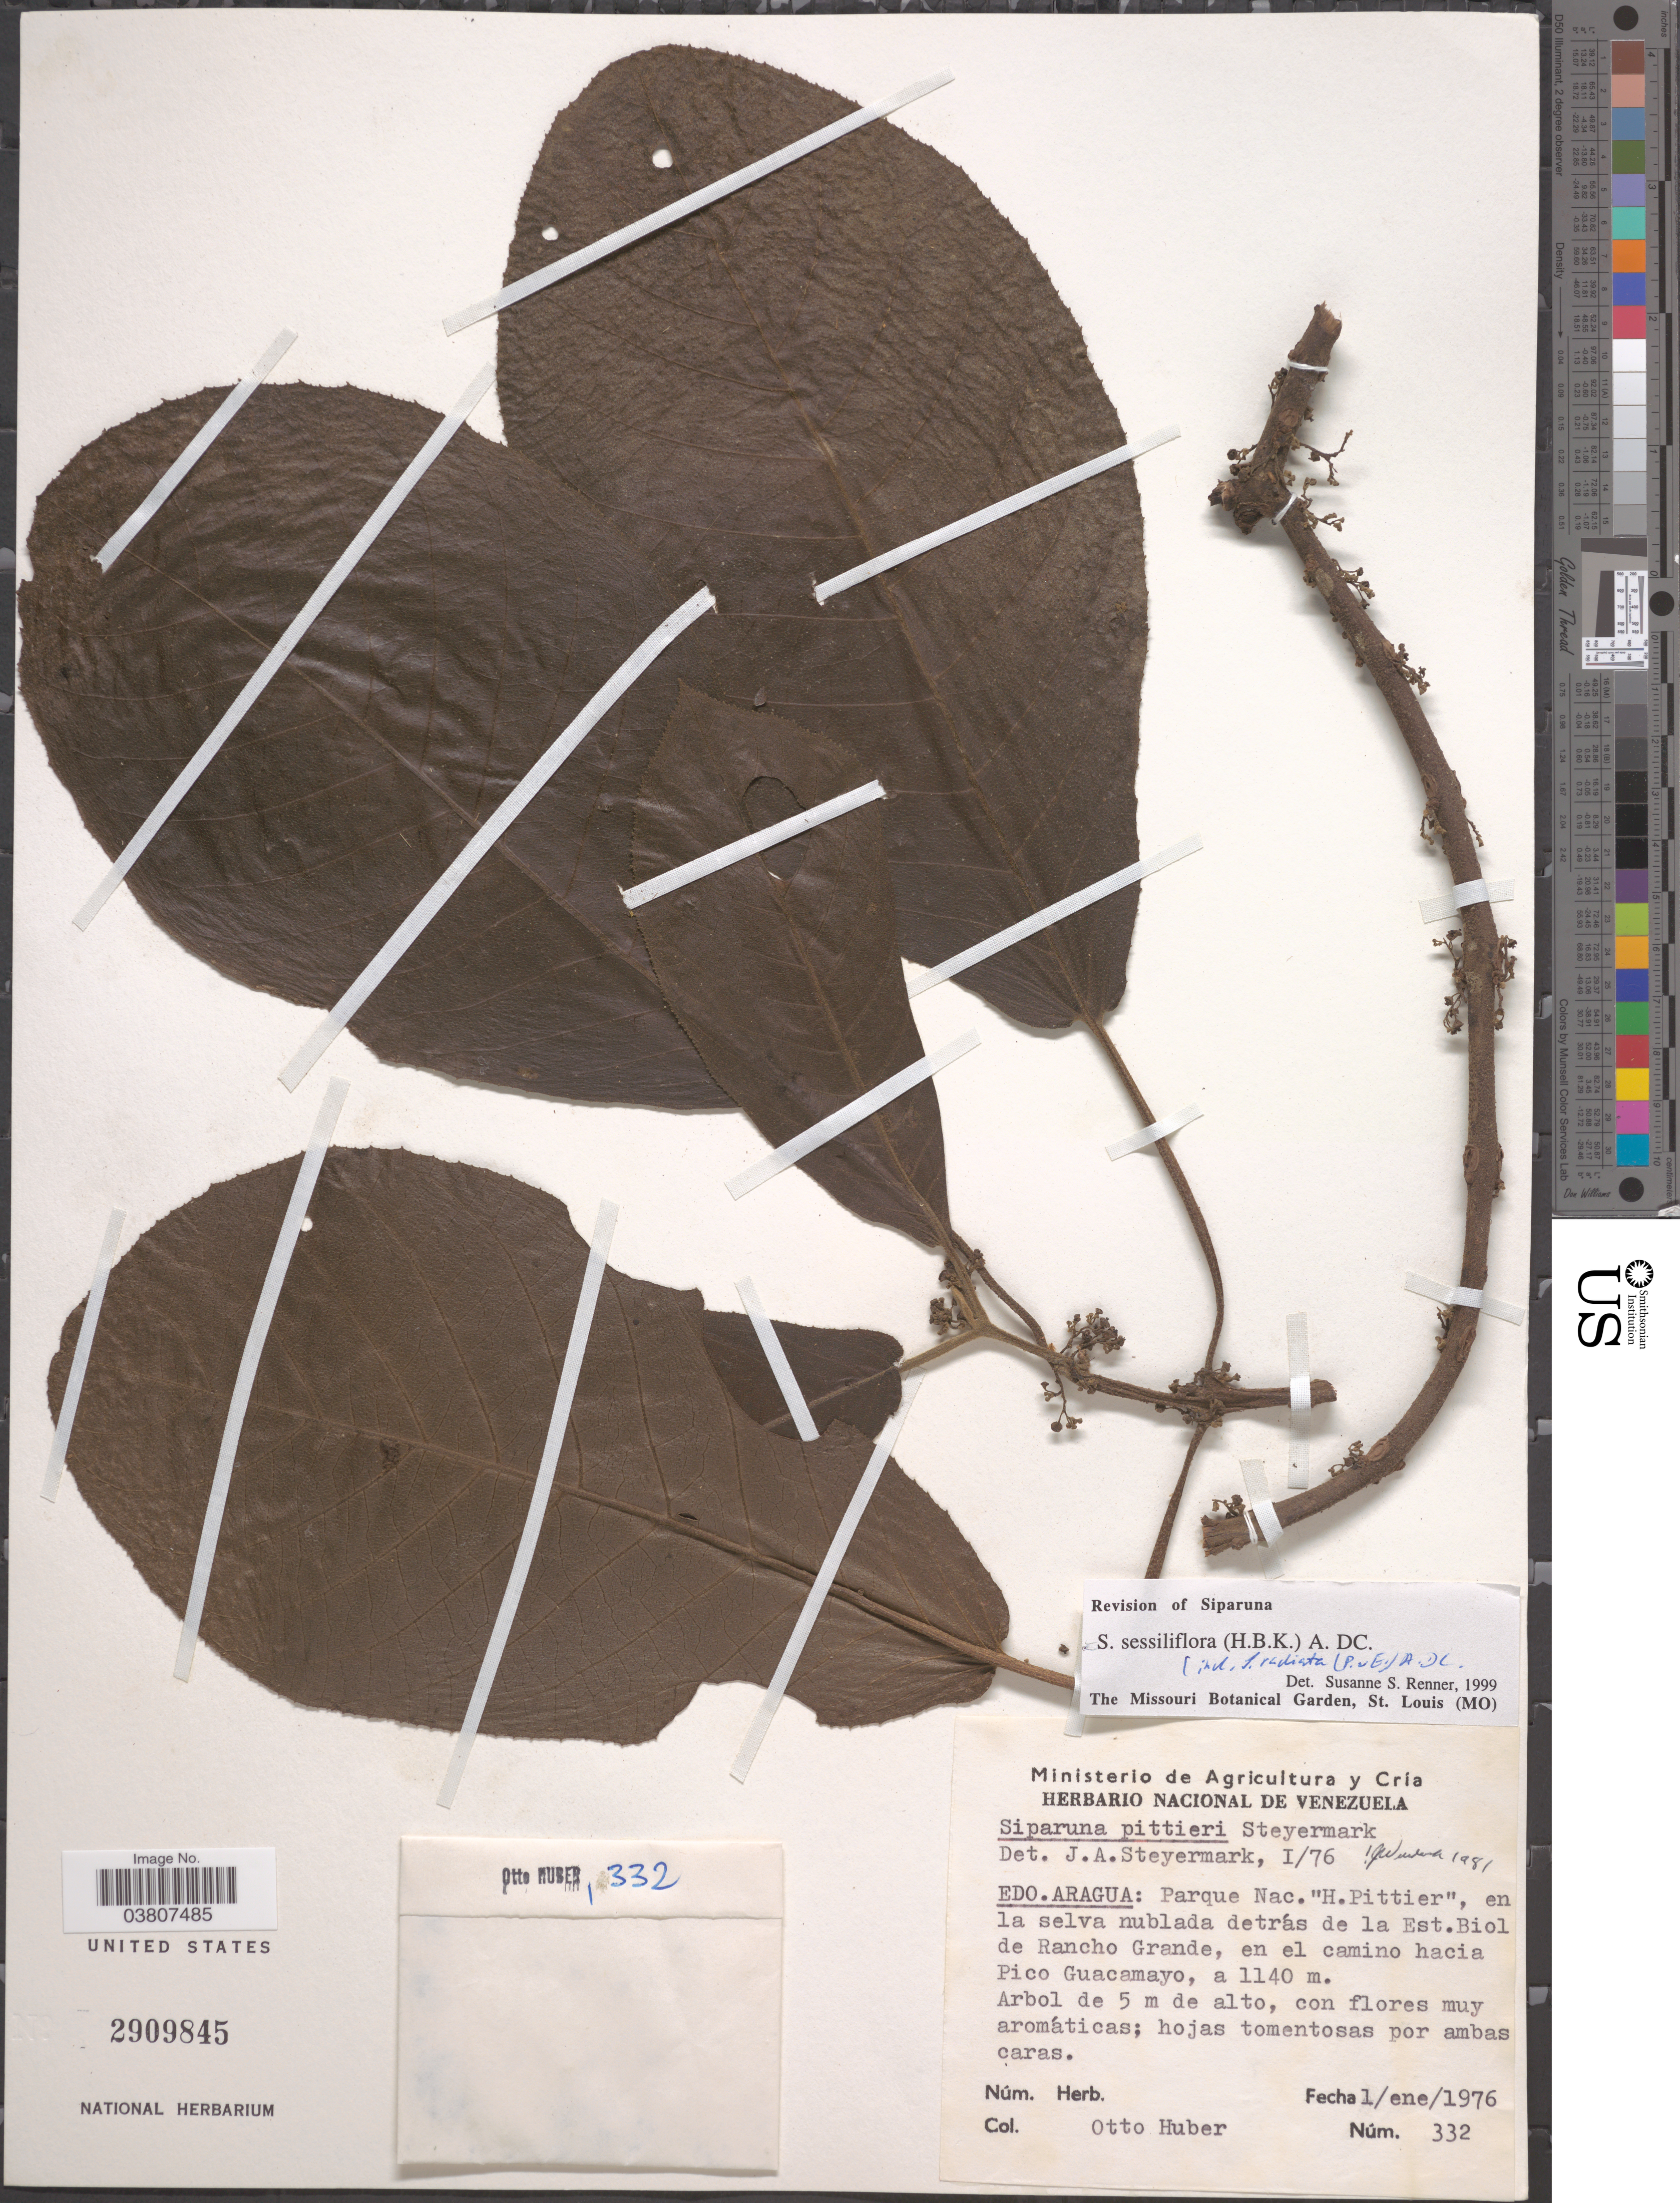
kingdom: Plantae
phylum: Tracheophyta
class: Magnoliopsida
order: Laurales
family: Siparunaceae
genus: Siparuna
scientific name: Siparuna sessiliflora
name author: (Kunth) A. DC.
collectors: O. Huber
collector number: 332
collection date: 1976-01-01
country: Venezuela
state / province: Aragua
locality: Edo. Aragua: Parque Nac. "H.Pittier", en la selva nublada detrás de la Est. Biol de Rancho Grande, en el camino hacia Pico Guacamayo.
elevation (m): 1140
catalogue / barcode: US 2909845